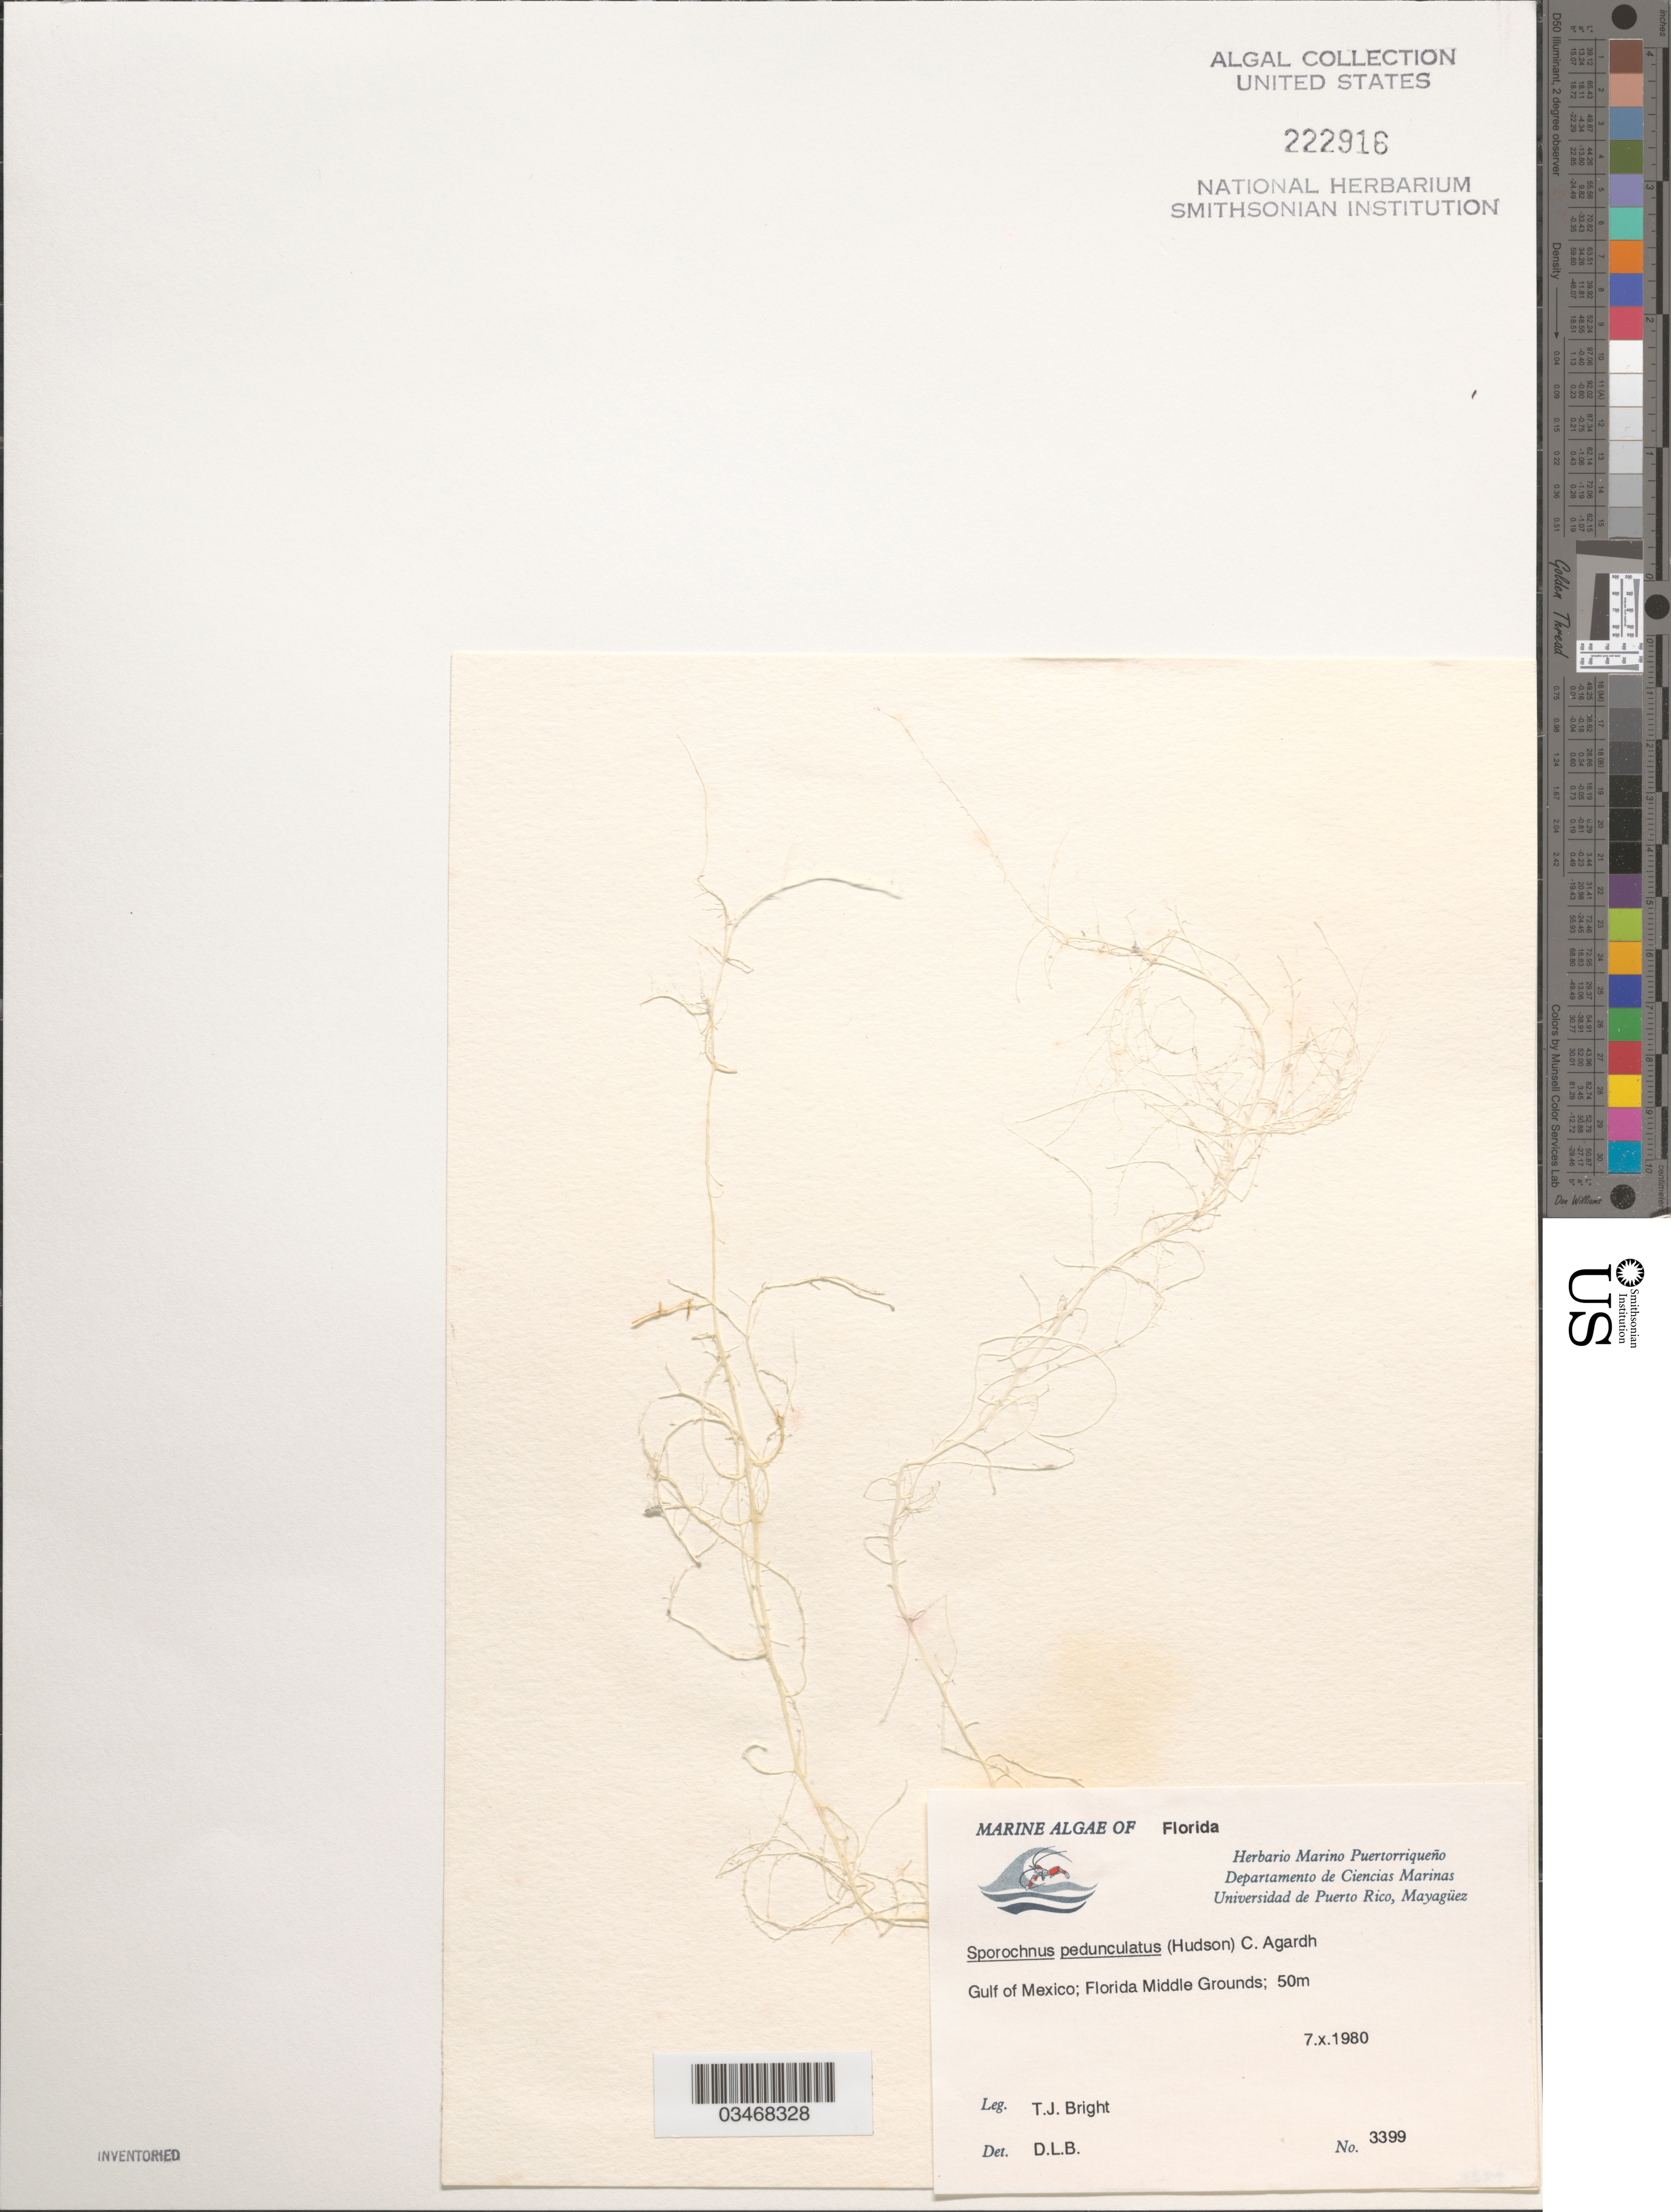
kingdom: Chromista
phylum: Ochrophyta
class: Phaeophyceae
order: Sporochnales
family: Sporochnaceae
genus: Sporochnus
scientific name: Sporochnus pedunculatus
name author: (Huds.) C. Agardh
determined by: Ballantine, D. L.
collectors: T. Bright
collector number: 3399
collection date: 1980-10-07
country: United States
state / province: Florida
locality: Florida Middle Grounds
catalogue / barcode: US 222916